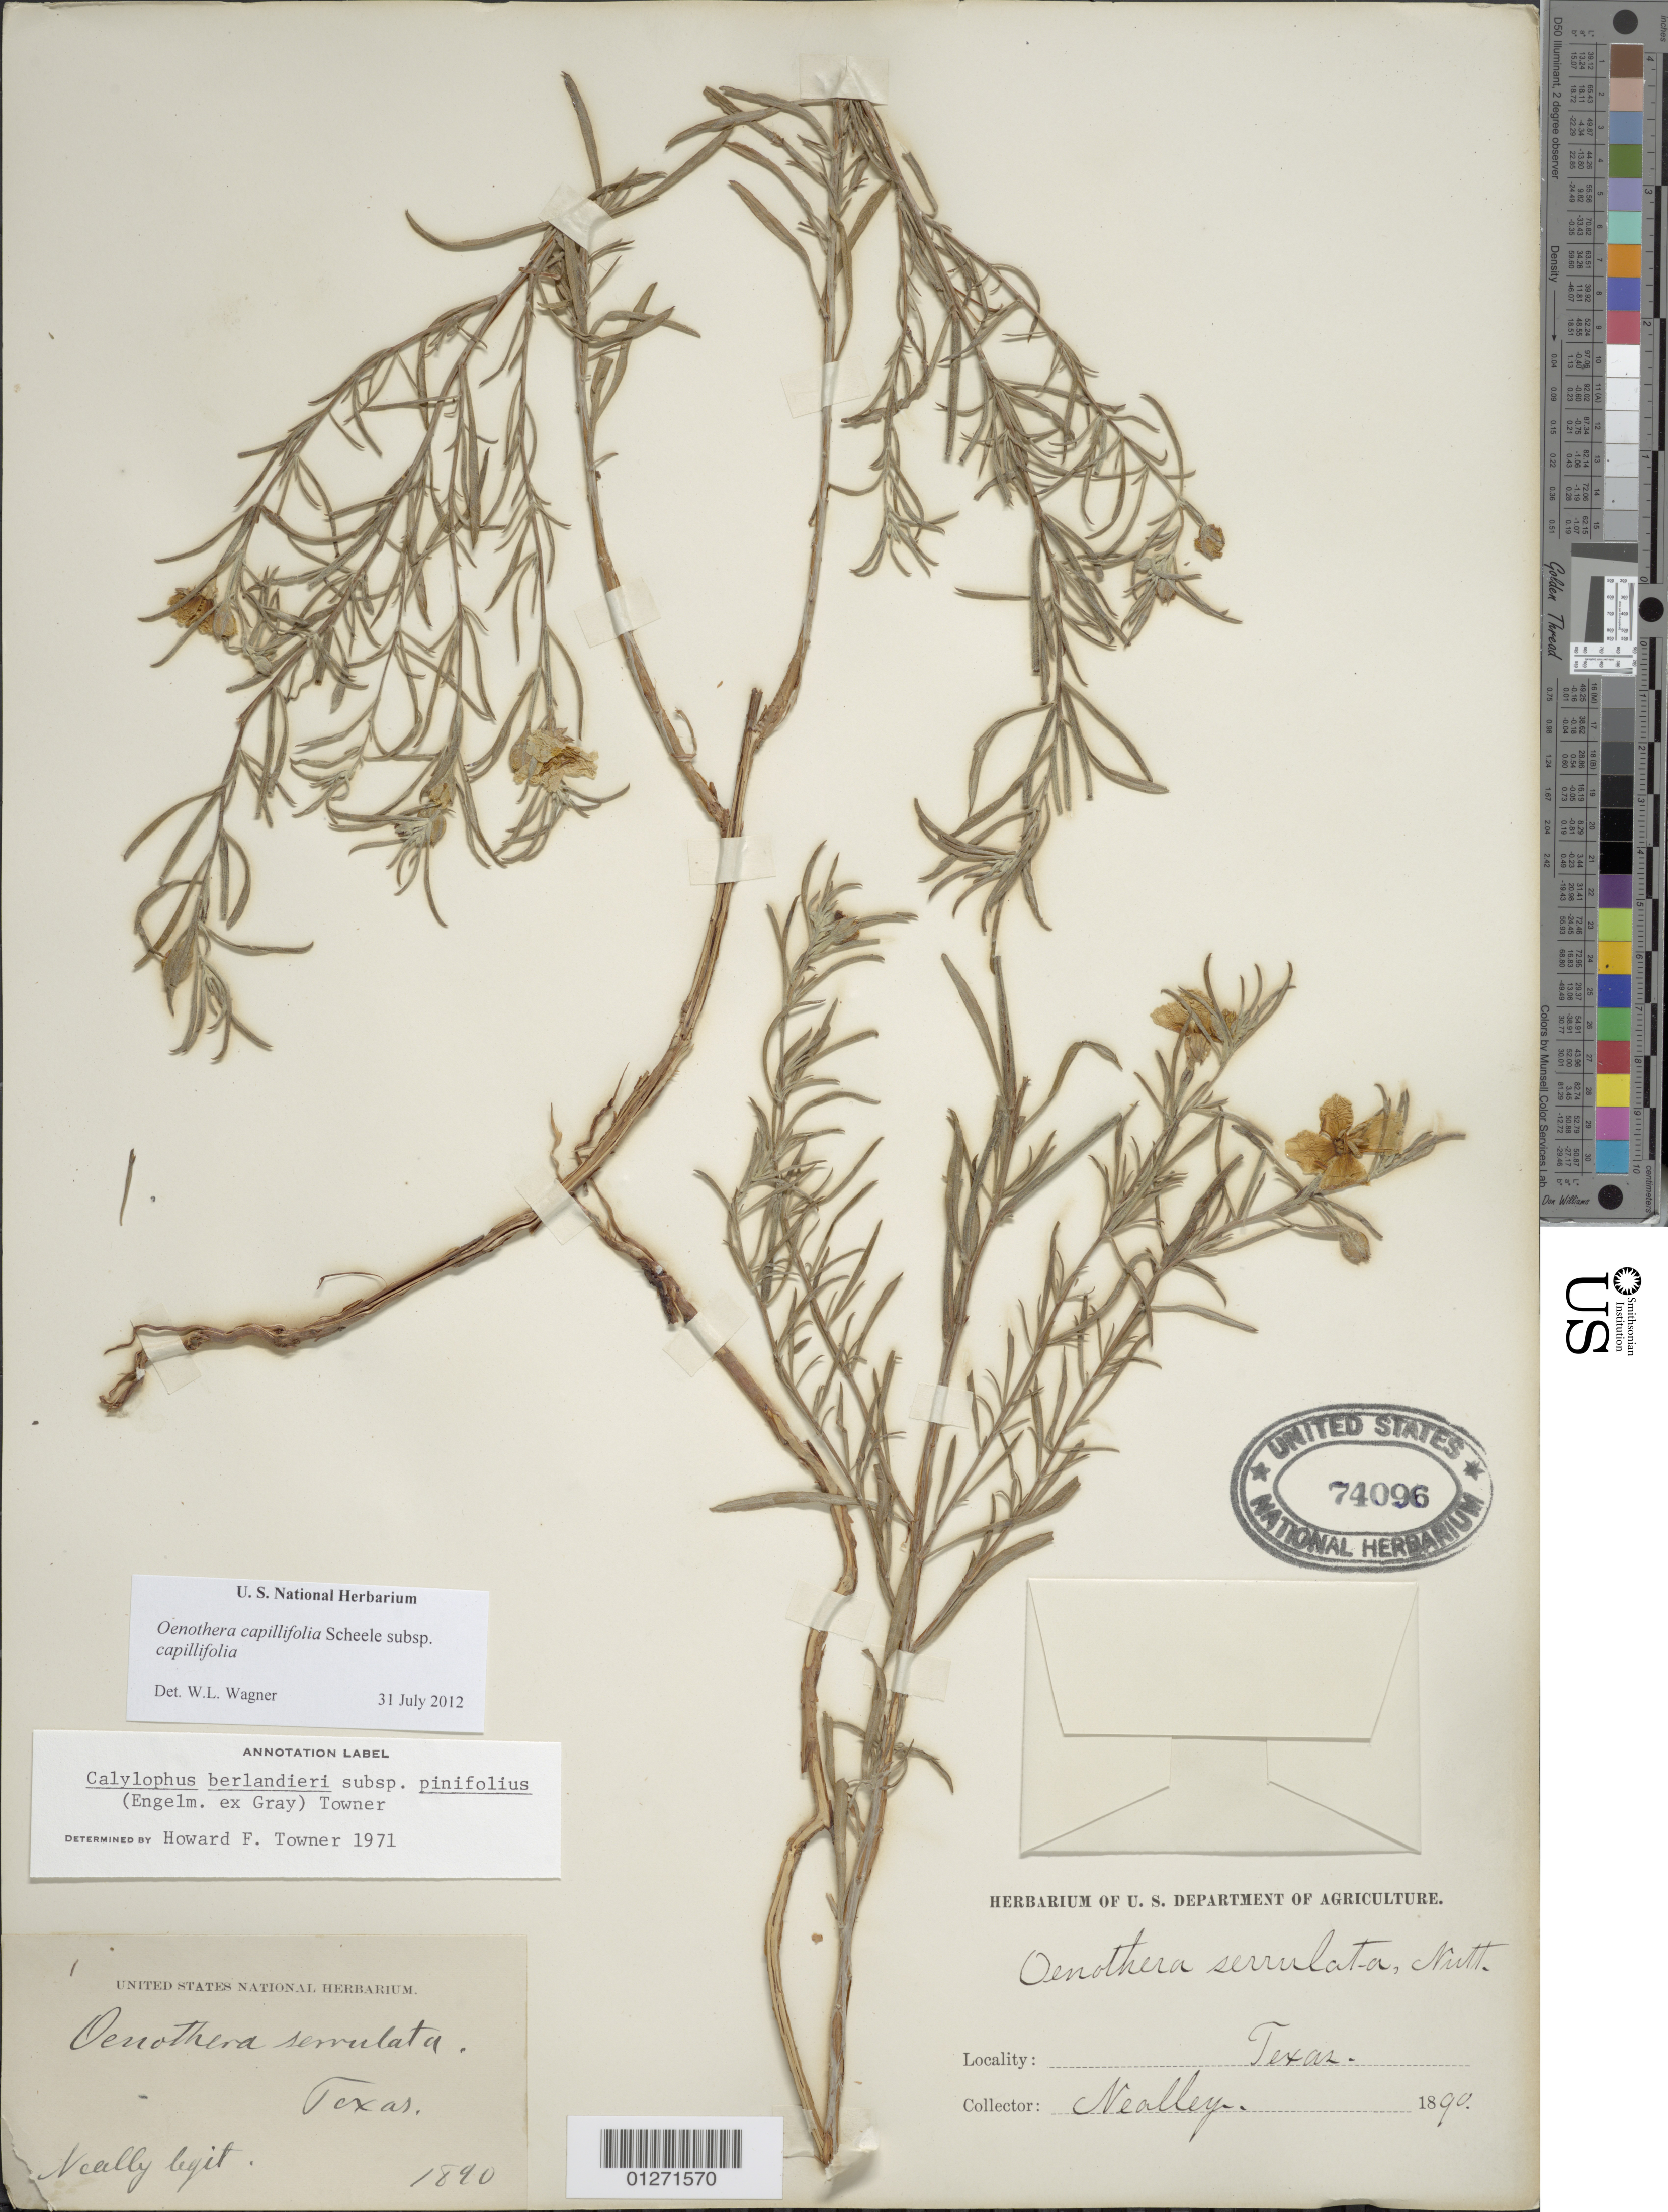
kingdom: Plantae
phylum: Tracheophyta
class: Magnoliopsida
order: Myrtales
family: Onagraceae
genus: Oenothera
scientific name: Oenothera capillifolia subsp. capillifolia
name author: Scheele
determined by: Wagner, W. L., (BOT), Smithsonian Institution - National Museum of Natural History (UNITED STATES)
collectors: G. C. Nealley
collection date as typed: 1890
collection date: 1890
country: United States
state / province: Texas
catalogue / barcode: US 74096